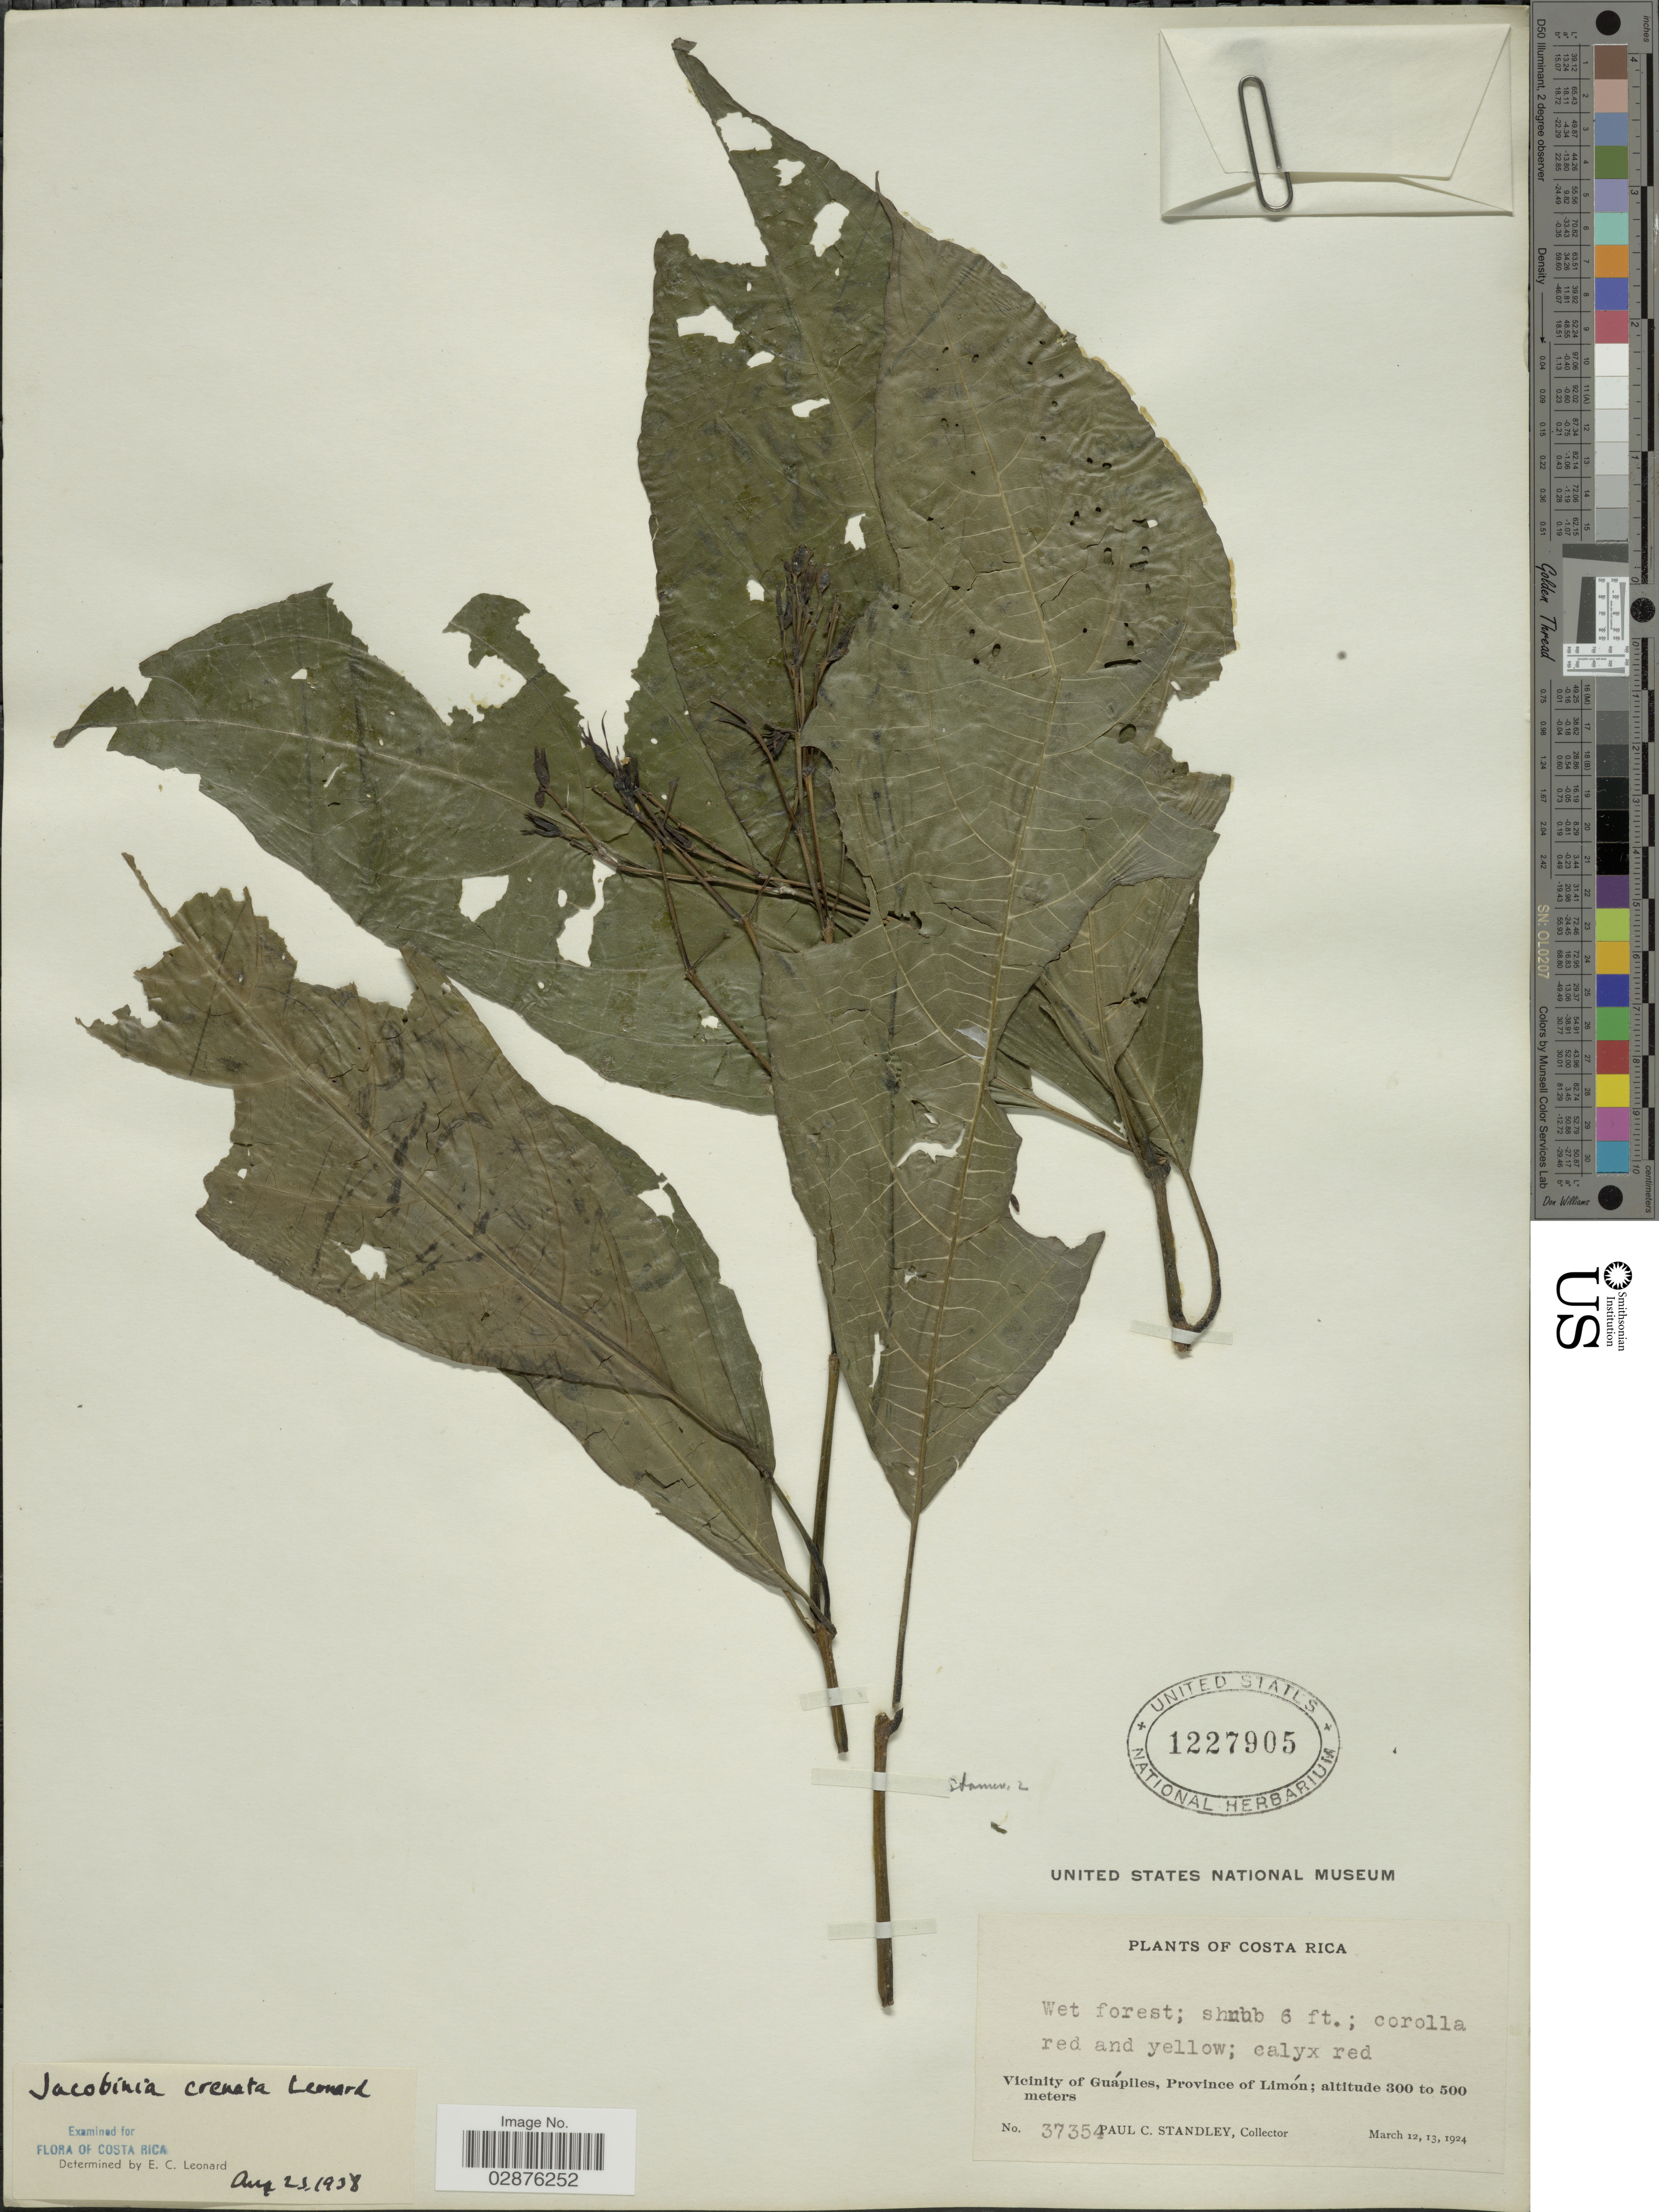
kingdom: Plantae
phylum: Tracheophyta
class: Magnoliopsida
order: Lamiales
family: Acanthaceae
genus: Justicia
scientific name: Justicia crenata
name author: (Leonard) Durkee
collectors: P. C. Standley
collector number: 37354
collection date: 1924-03-12/1924-03-13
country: Costa Rica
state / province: Limón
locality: Vicinity of Guápiles.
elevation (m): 300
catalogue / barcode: US 1227905